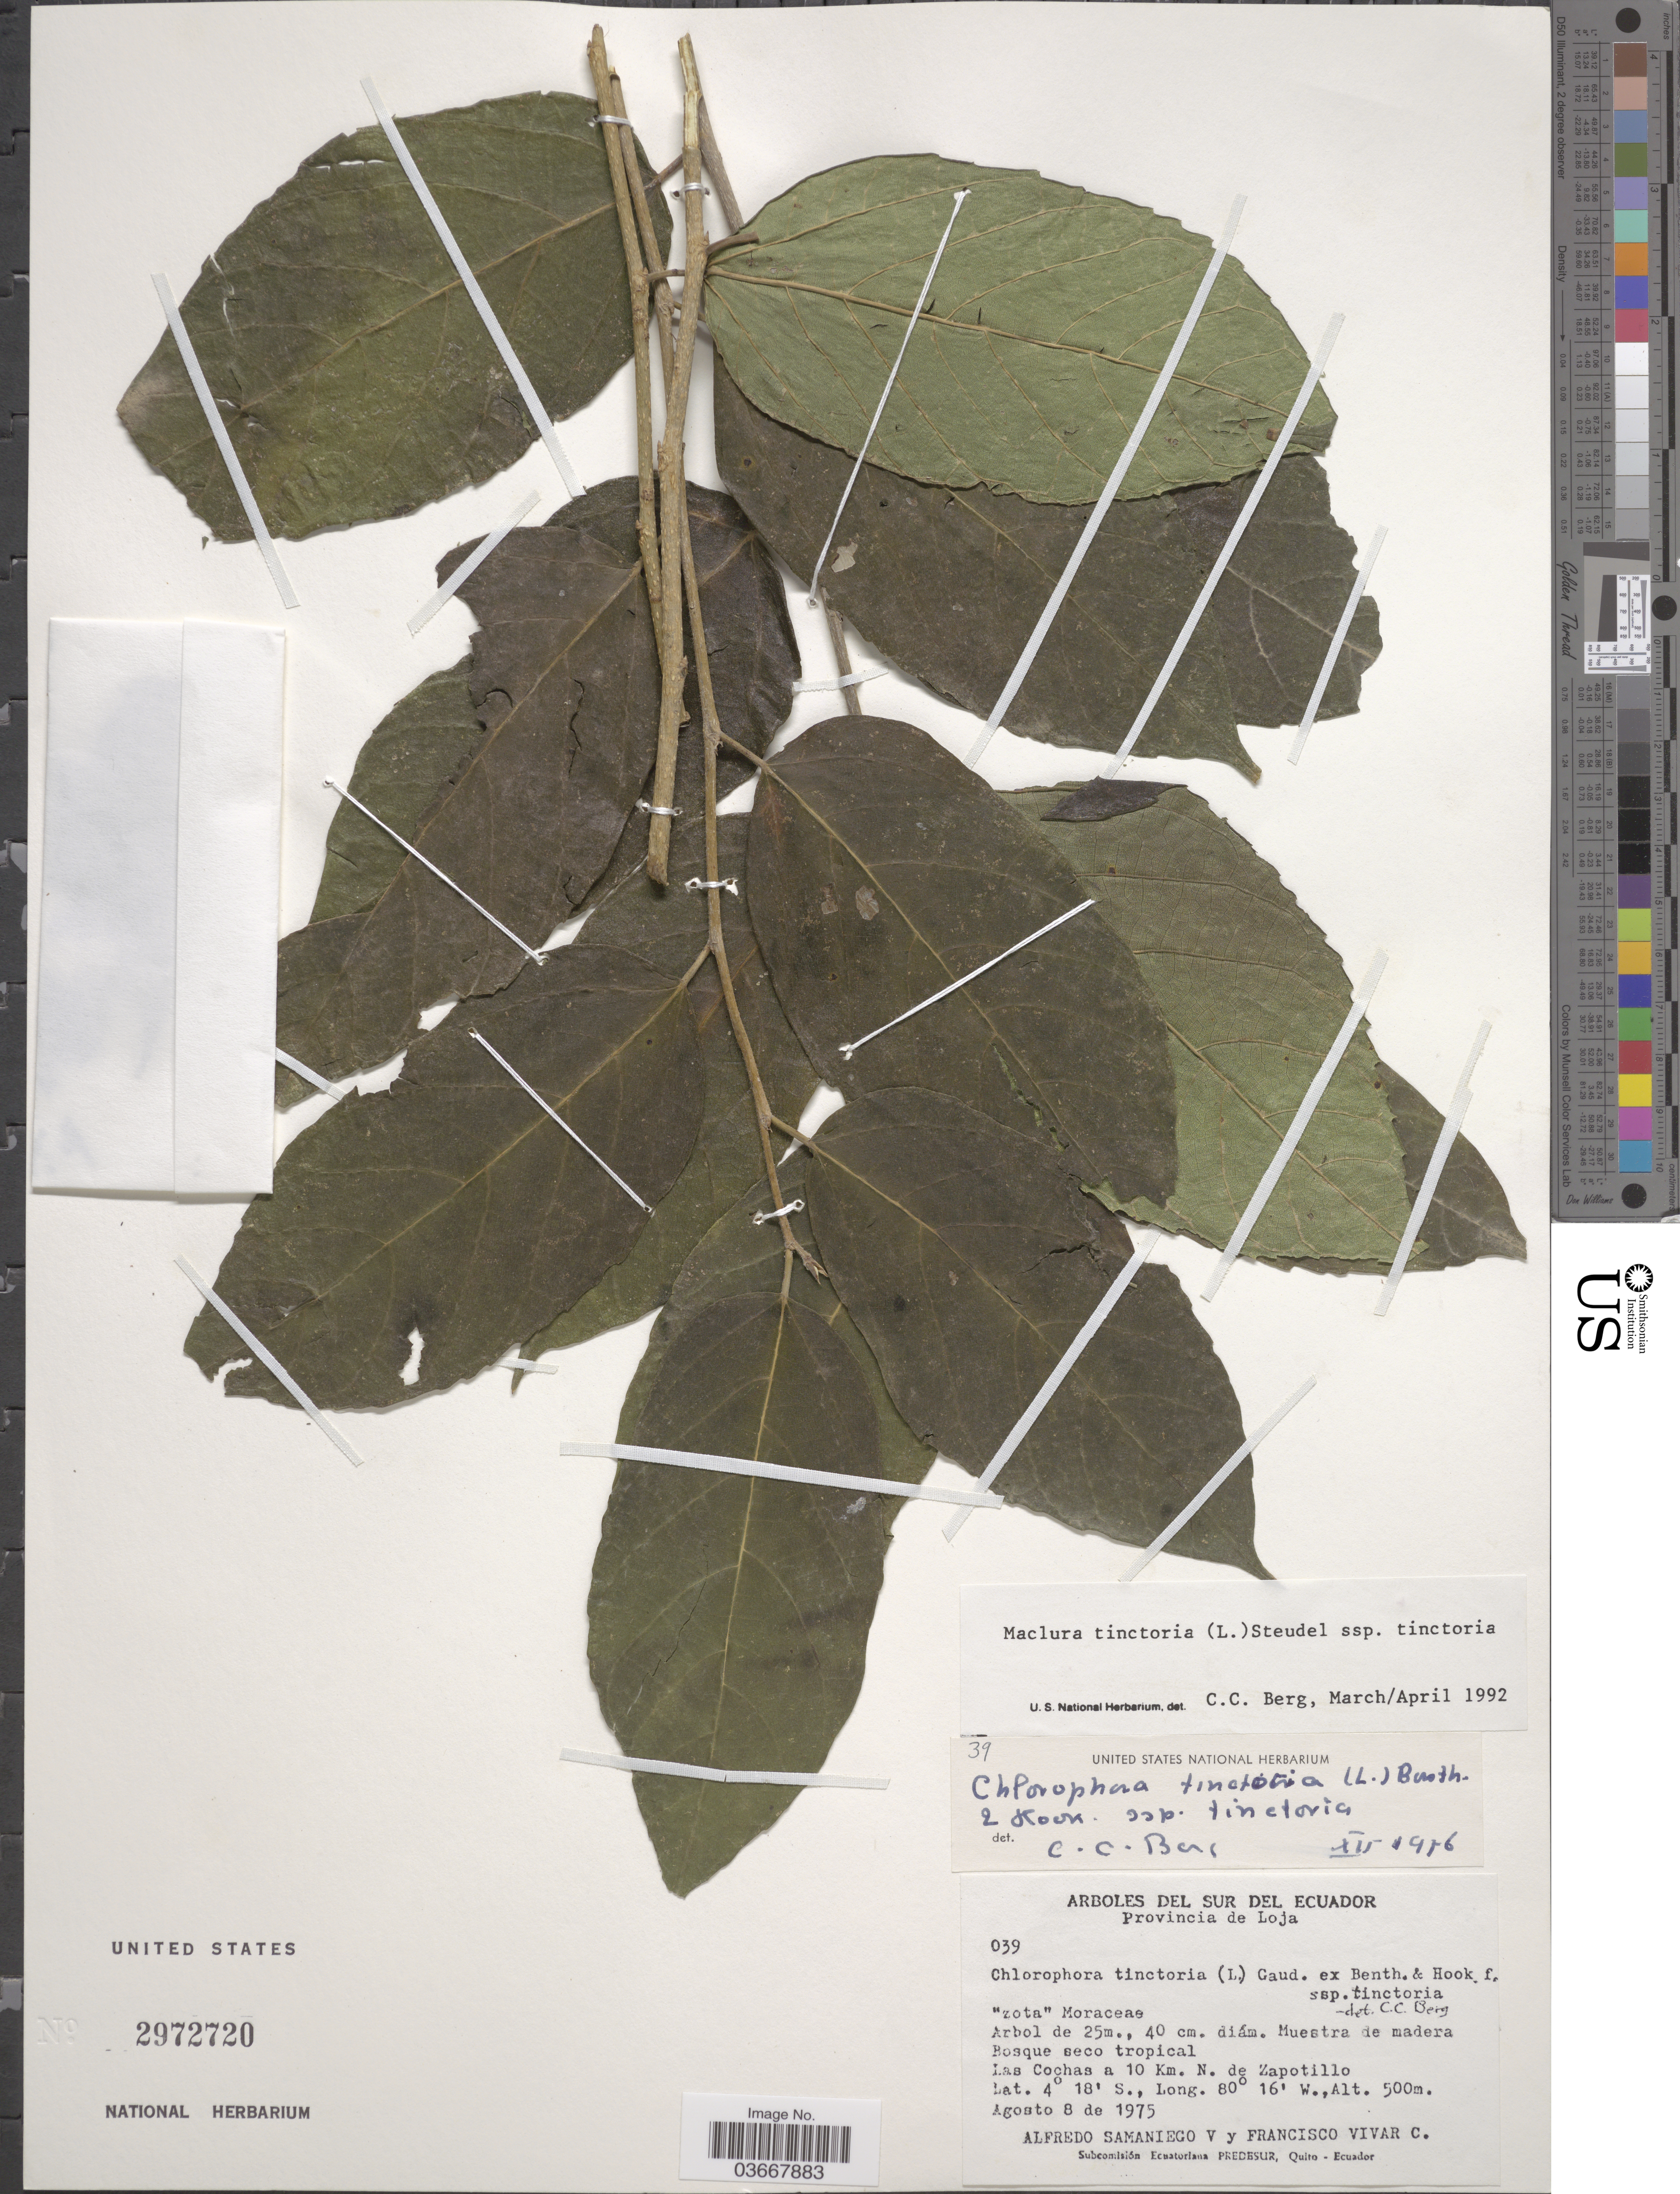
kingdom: Plantae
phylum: Tracheophyta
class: Magnoliopsida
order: Rosales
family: Moraceae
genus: Maclura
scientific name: Maclura tinctoria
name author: (L.) D. Don ex Steud.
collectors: A. V. Samaniego & F. A. Vivar C.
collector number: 039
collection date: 1975-08-08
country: Ecuador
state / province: Loja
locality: Sur del Ecuador. Las Cochas a 10 Km. N. de Zapotillo.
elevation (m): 500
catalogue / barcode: US 2972720